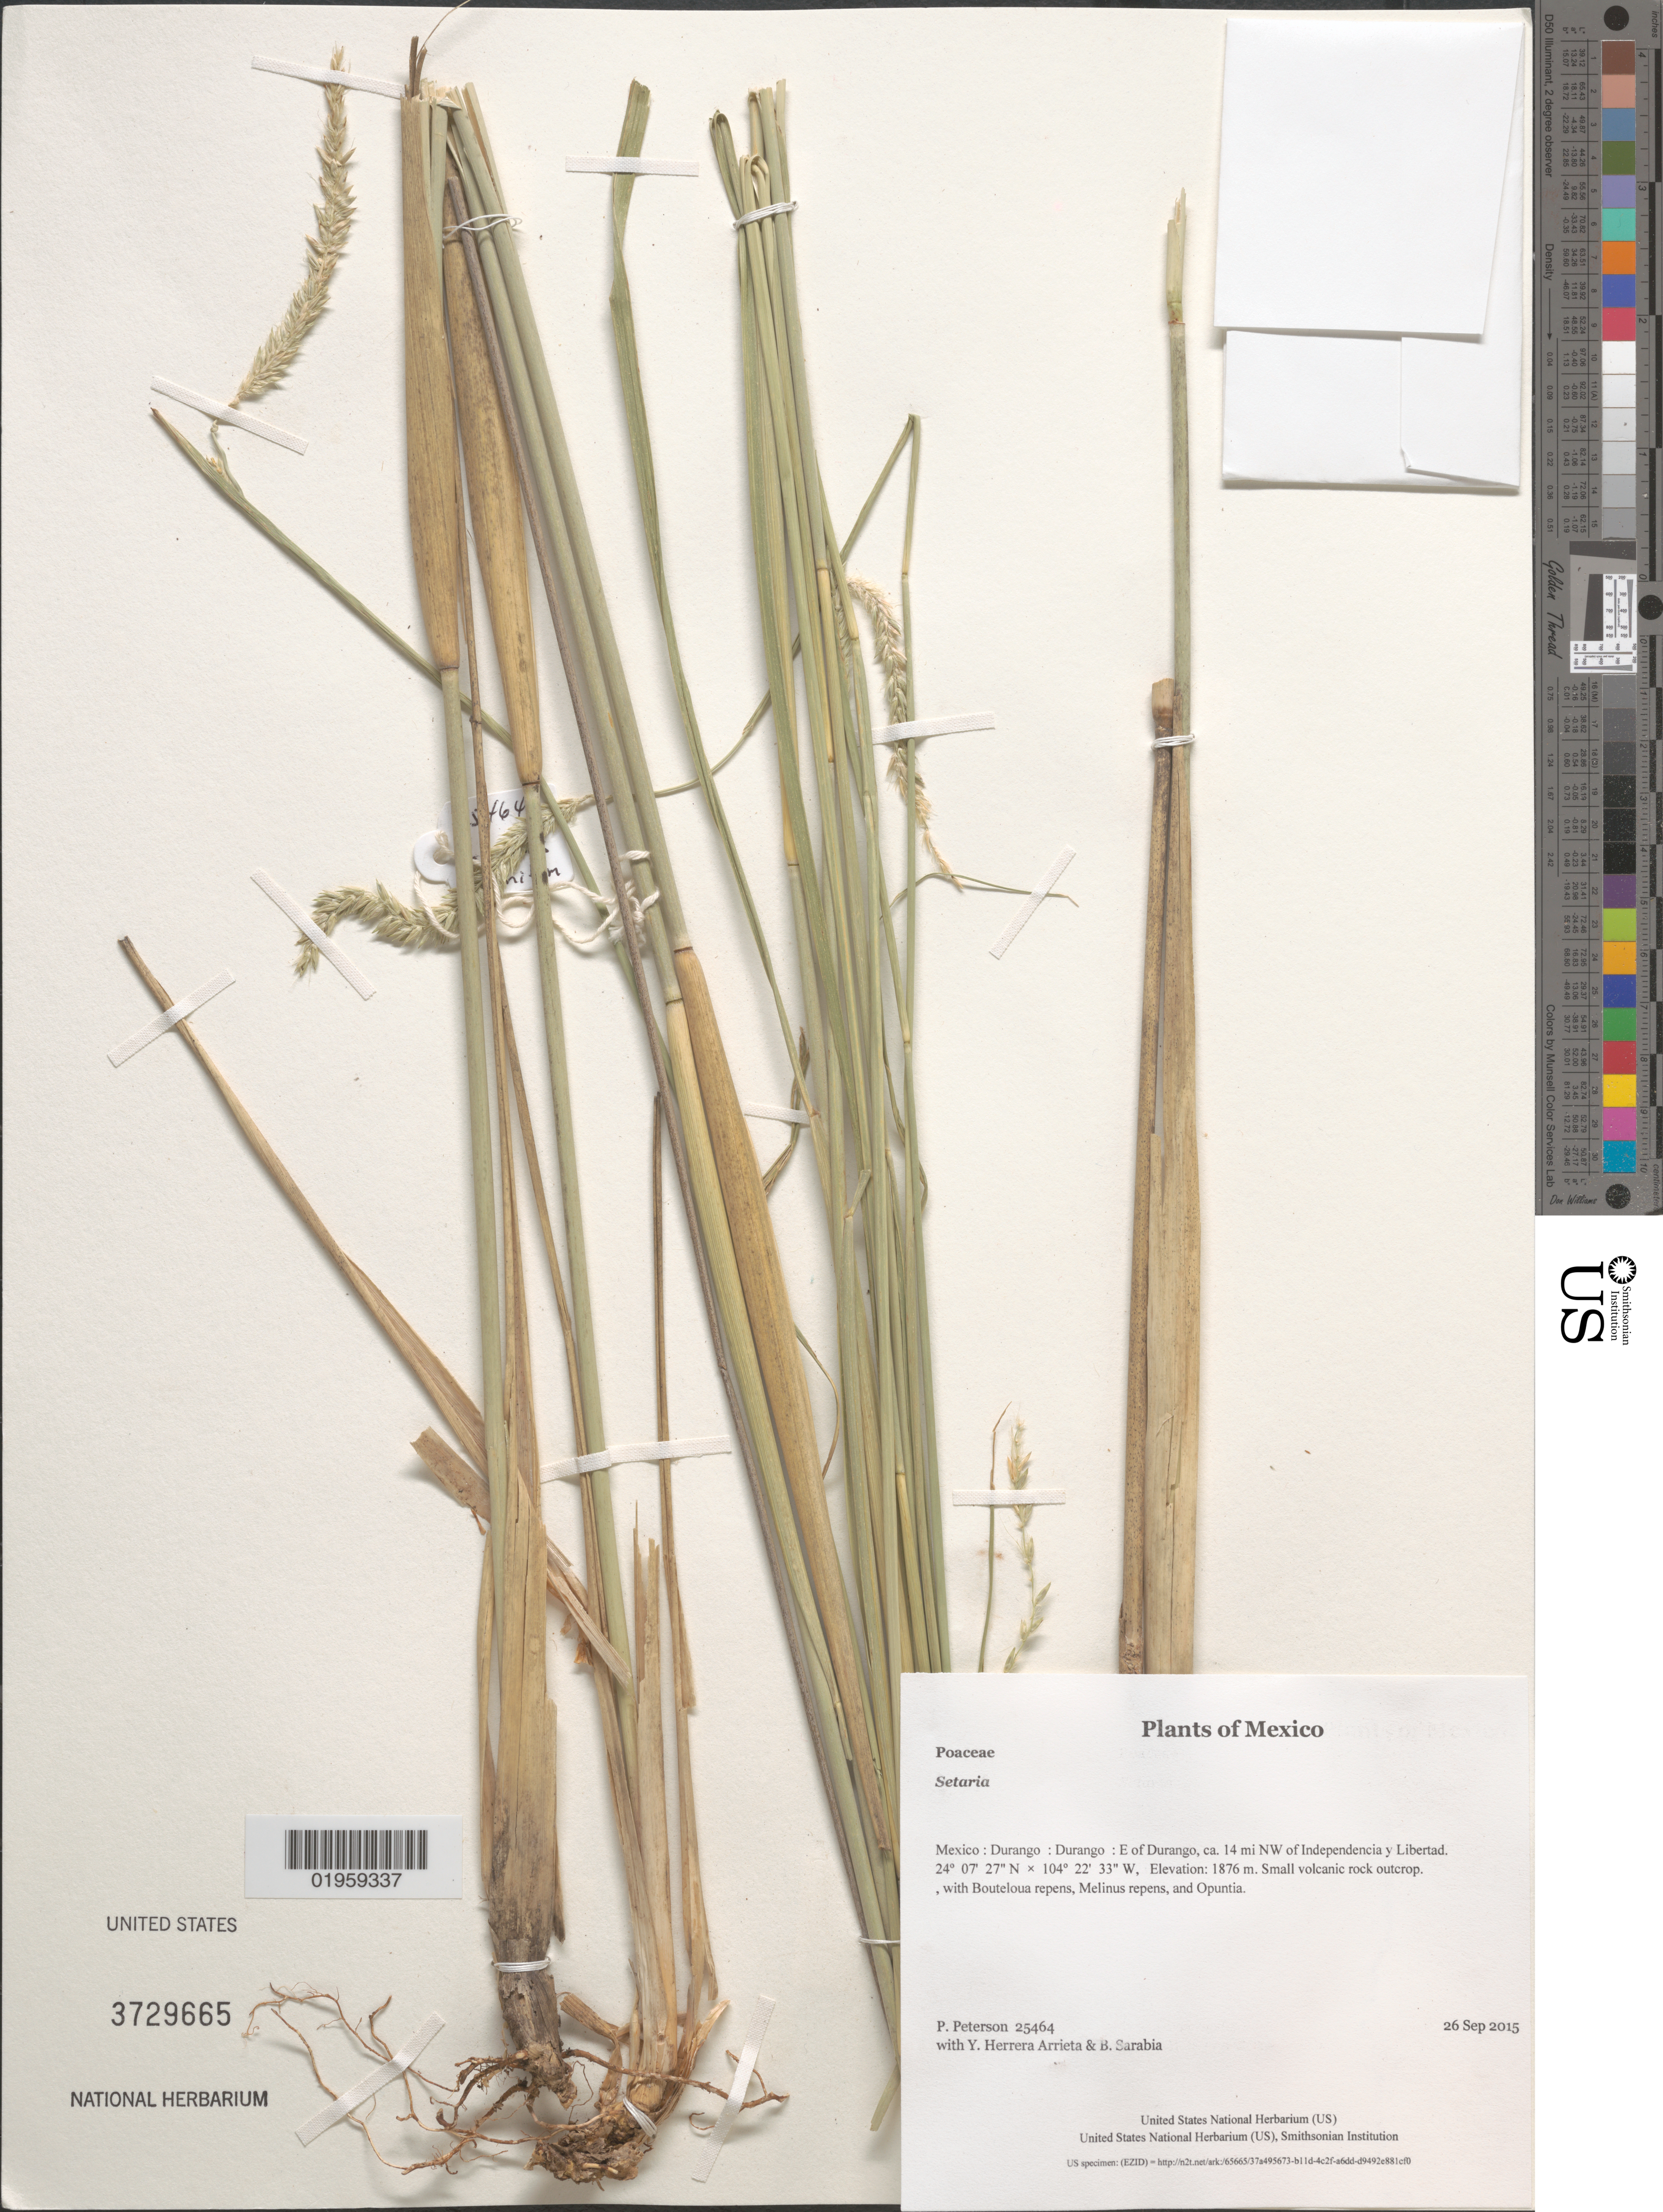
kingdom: Plantae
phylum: Tracheophyta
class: Liliopsida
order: Poales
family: Poaceae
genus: Setaria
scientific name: Setaria sp.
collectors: P. M. Peterson, Y. Herrera Arrieta & B. Sarabia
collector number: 25464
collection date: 2015-09-26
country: Mexico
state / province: Durango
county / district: Durango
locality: E of Durango, ca. 14 mi NW of Independencia y Libertad.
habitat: Small volcanic rock outcrop.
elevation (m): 1876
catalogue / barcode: US 3729665